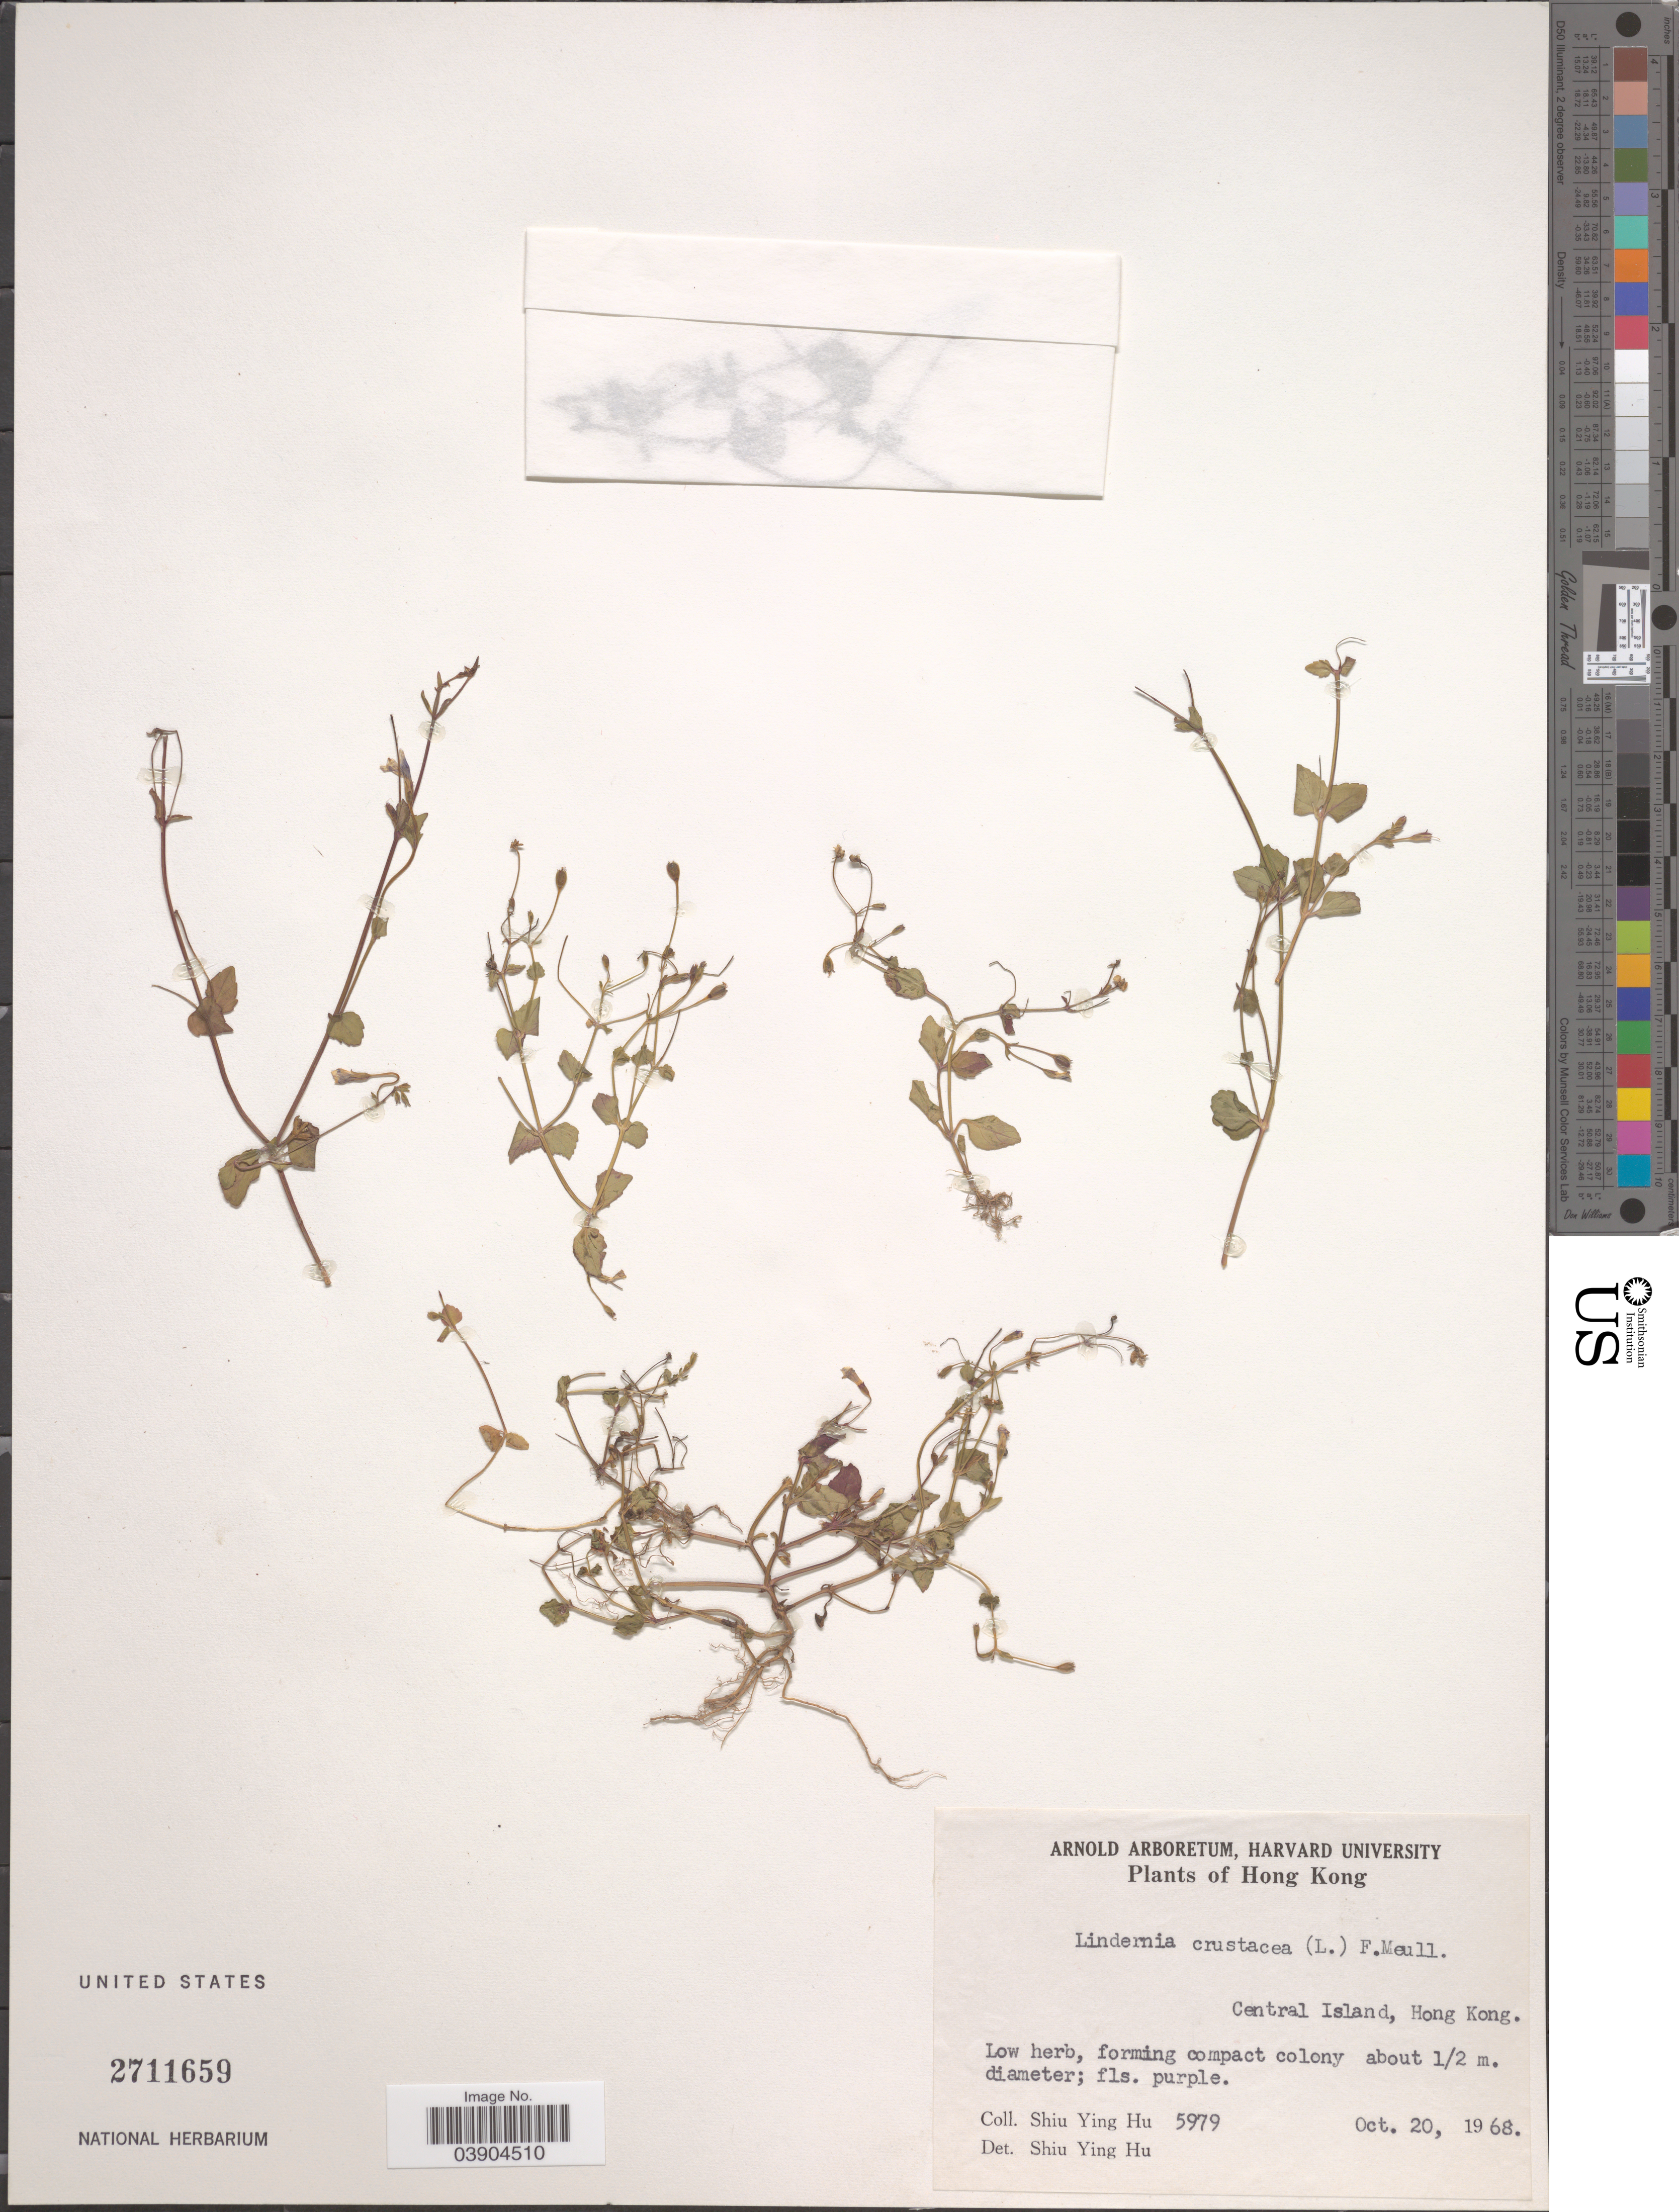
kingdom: Plantae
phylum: Tracheophyta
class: Magnoliopsida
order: Lamiales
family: Linderniaceae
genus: Lindernia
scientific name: Lindernia crustacea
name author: (L.) F. Muell.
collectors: S. Y. Hu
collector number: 5979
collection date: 1968-10-20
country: China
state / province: Hong Kong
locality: Macao. Central Island.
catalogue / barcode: US 2711659